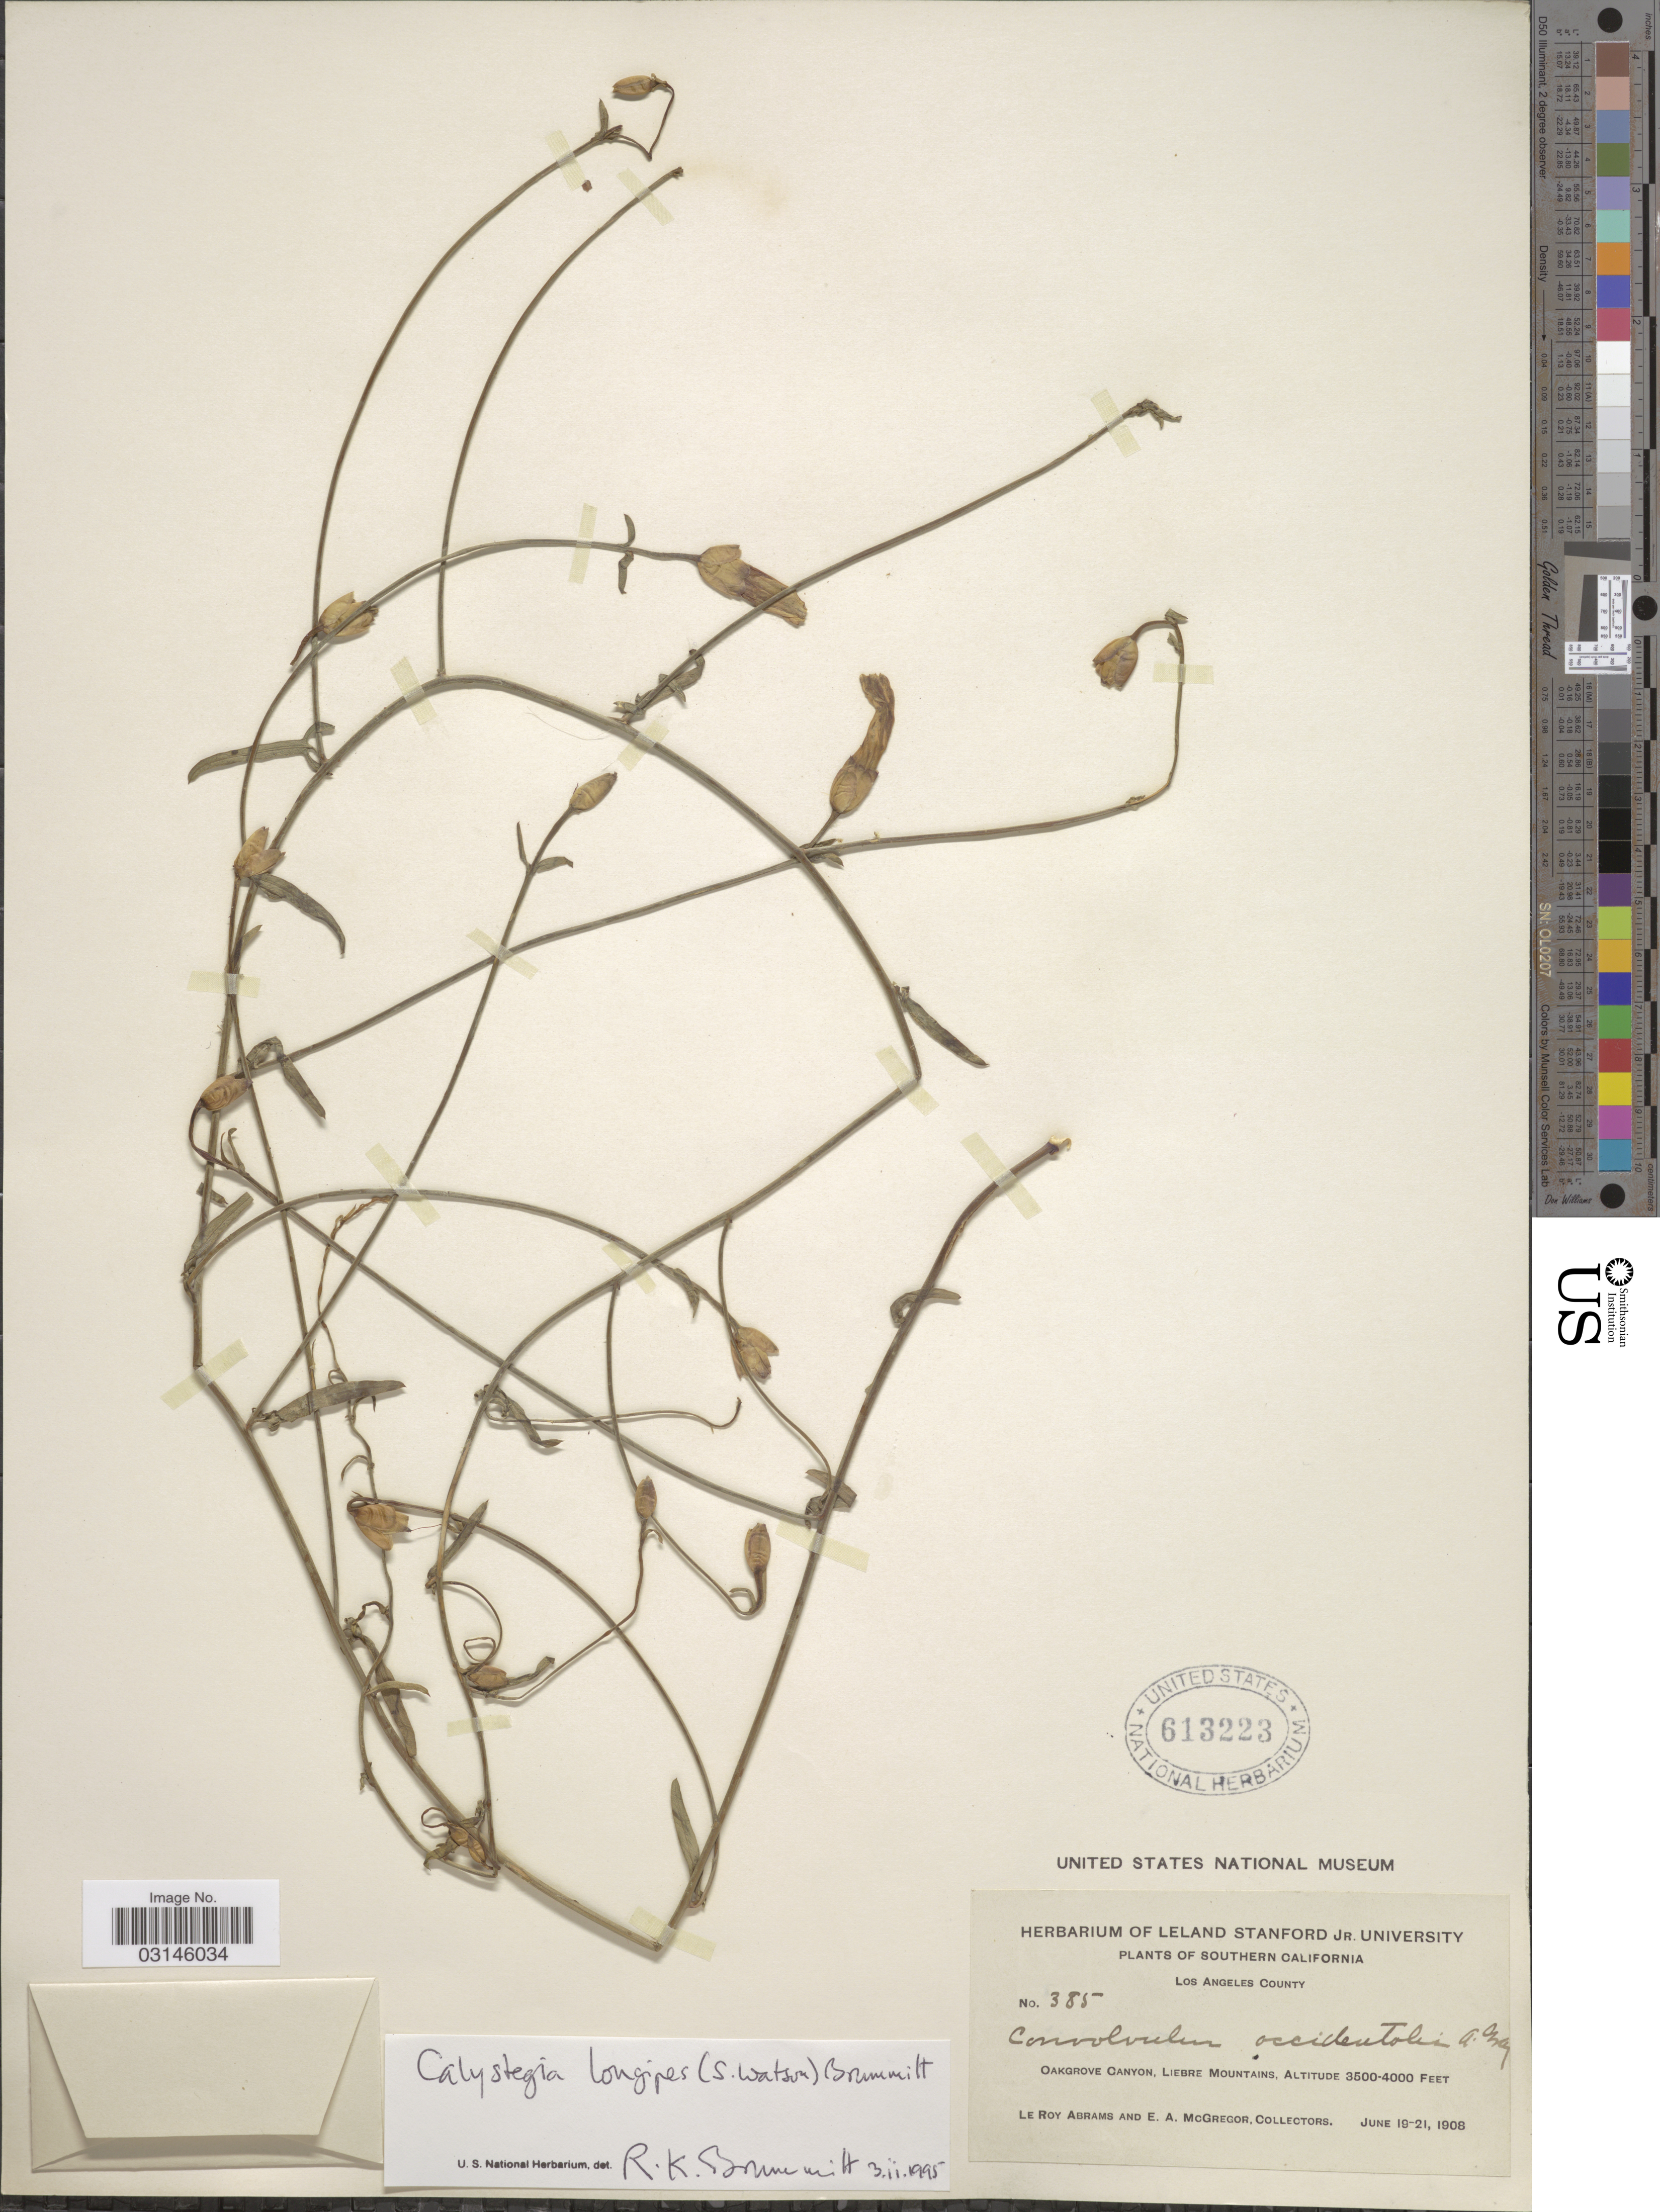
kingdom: Plantae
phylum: Tracheophyta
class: Magnoliopsida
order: Solanales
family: Convolvulaceae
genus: Calystegia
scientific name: Calystegia longipes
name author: (S. Watson) Brummitt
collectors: L. Abrams & E. A. McGregor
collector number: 385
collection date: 1908-06-19/1908-06-21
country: United States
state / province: California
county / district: Los Angeles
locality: Southern California. Los Angeles County. Oakgrove Canyon, Liebre Mountains.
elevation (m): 1067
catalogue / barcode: US 613223